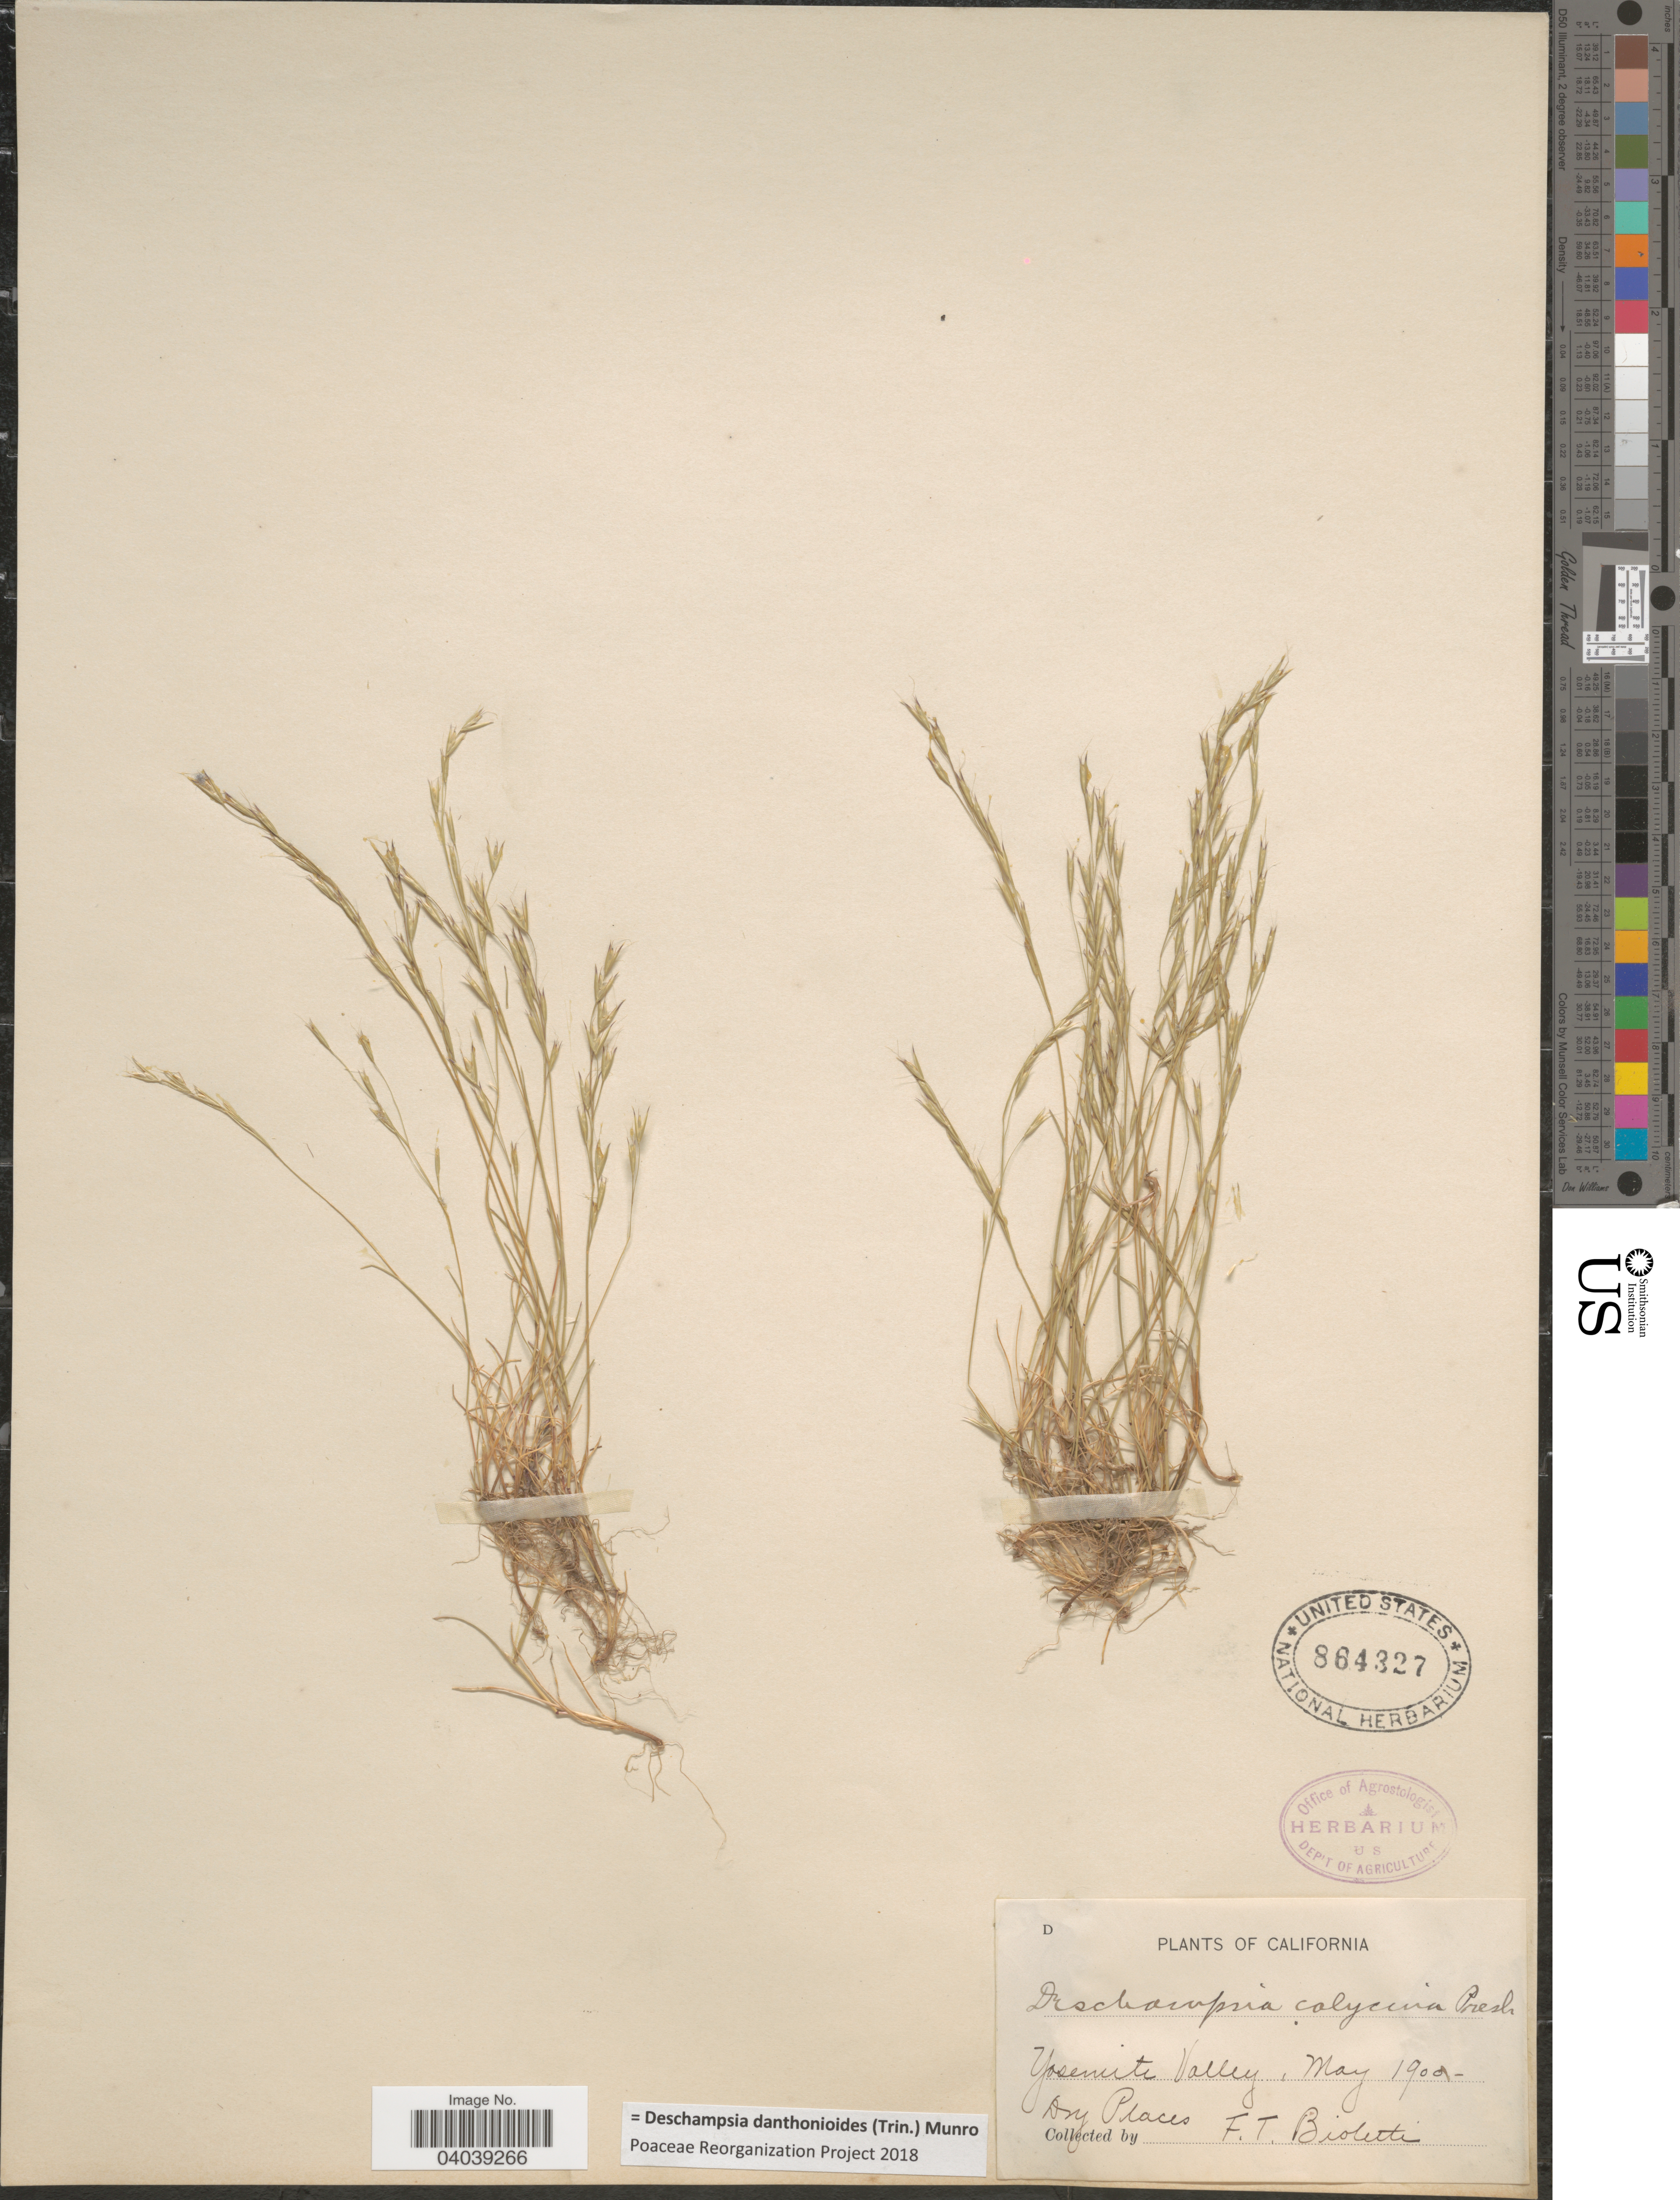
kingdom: Plantae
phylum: Tracheophyta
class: Liliopsida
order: Poales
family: Poaceae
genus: Deschampsia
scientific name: Deschampsia danthonioides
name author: (Trin.) Munro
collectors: F. T. Bioletti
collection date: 1900-05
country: United States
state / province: California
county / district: Mariposa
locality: Yosemite Valley.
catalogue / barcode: US 864327